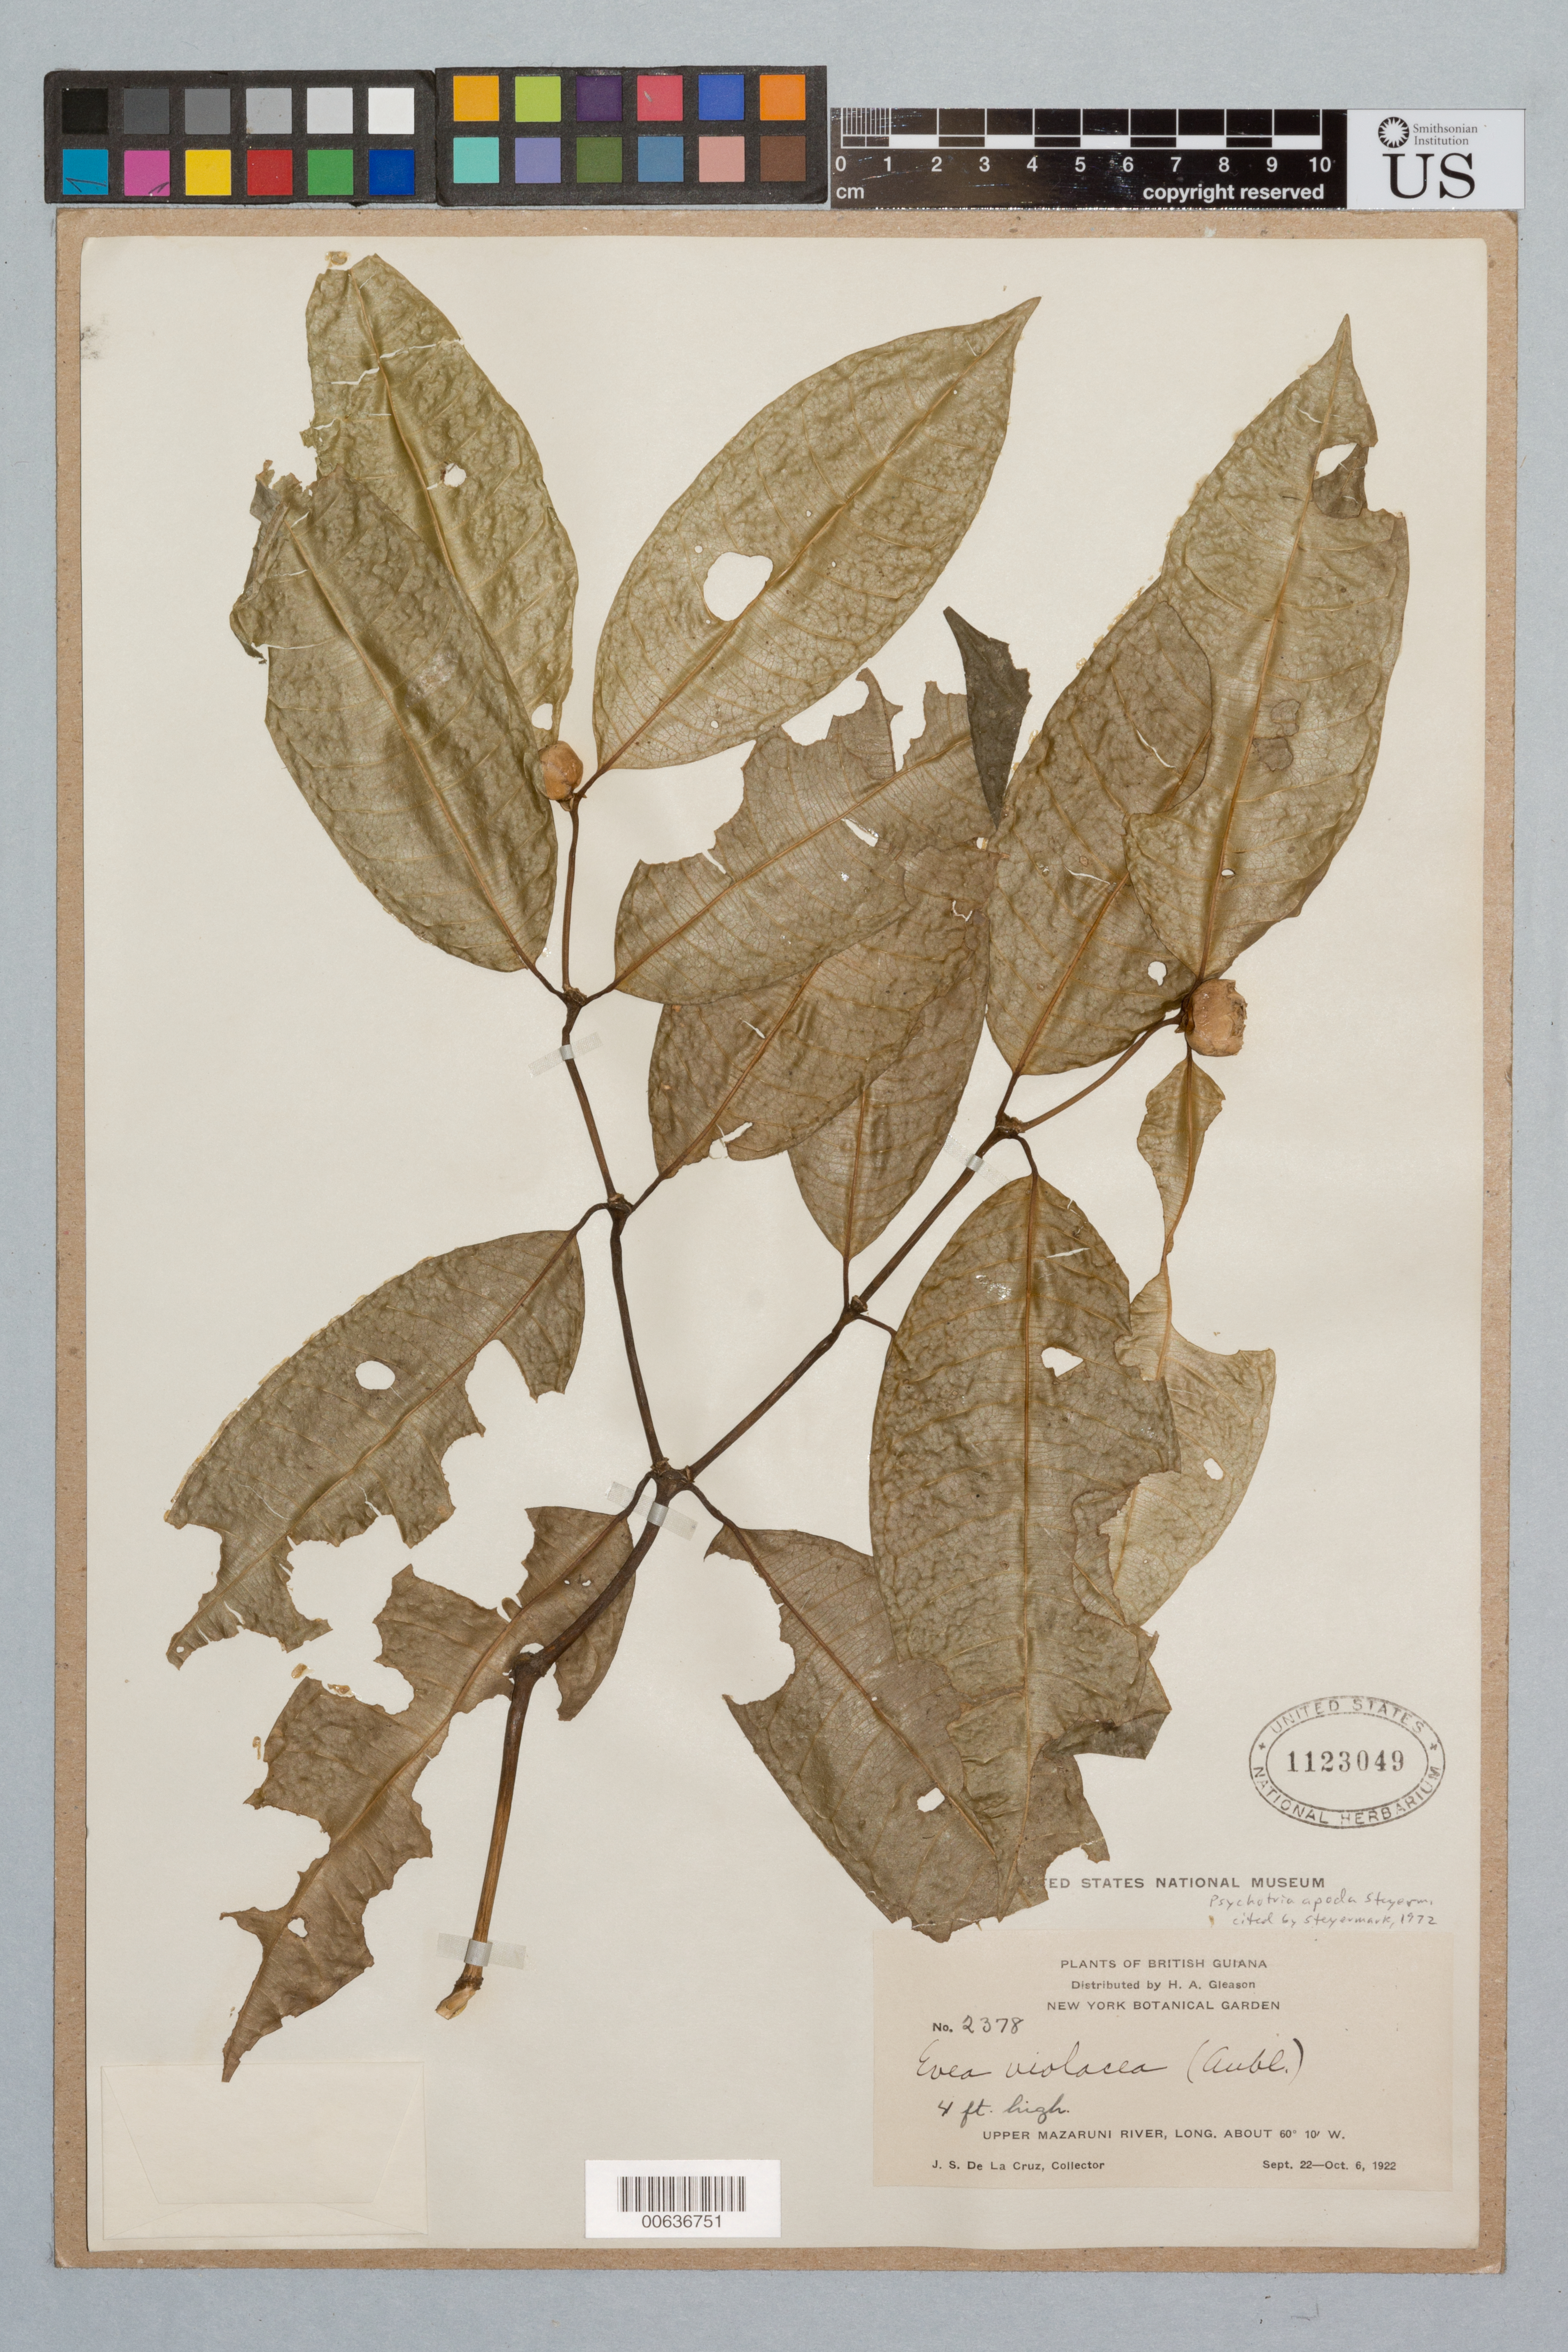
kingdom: Plantae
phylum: Tracheophyta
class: Magnoliopsida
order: Gentianales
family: Rubiaceae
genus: Palicourea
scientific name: Palicourea apoda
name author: (Steyerm.) Delprete & J.H. Kirkbr.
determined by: Kirkbride, J. H., Jr.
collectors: J. S. de la Cruz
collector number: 2378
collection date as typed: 22-Sep-22 to 6-Oct-22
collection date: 1922-09-22/1922-10-06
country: Guyana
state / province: Cuyuni-Mazaruni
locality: Upper Mazaruni R.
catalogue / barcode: US 1123049